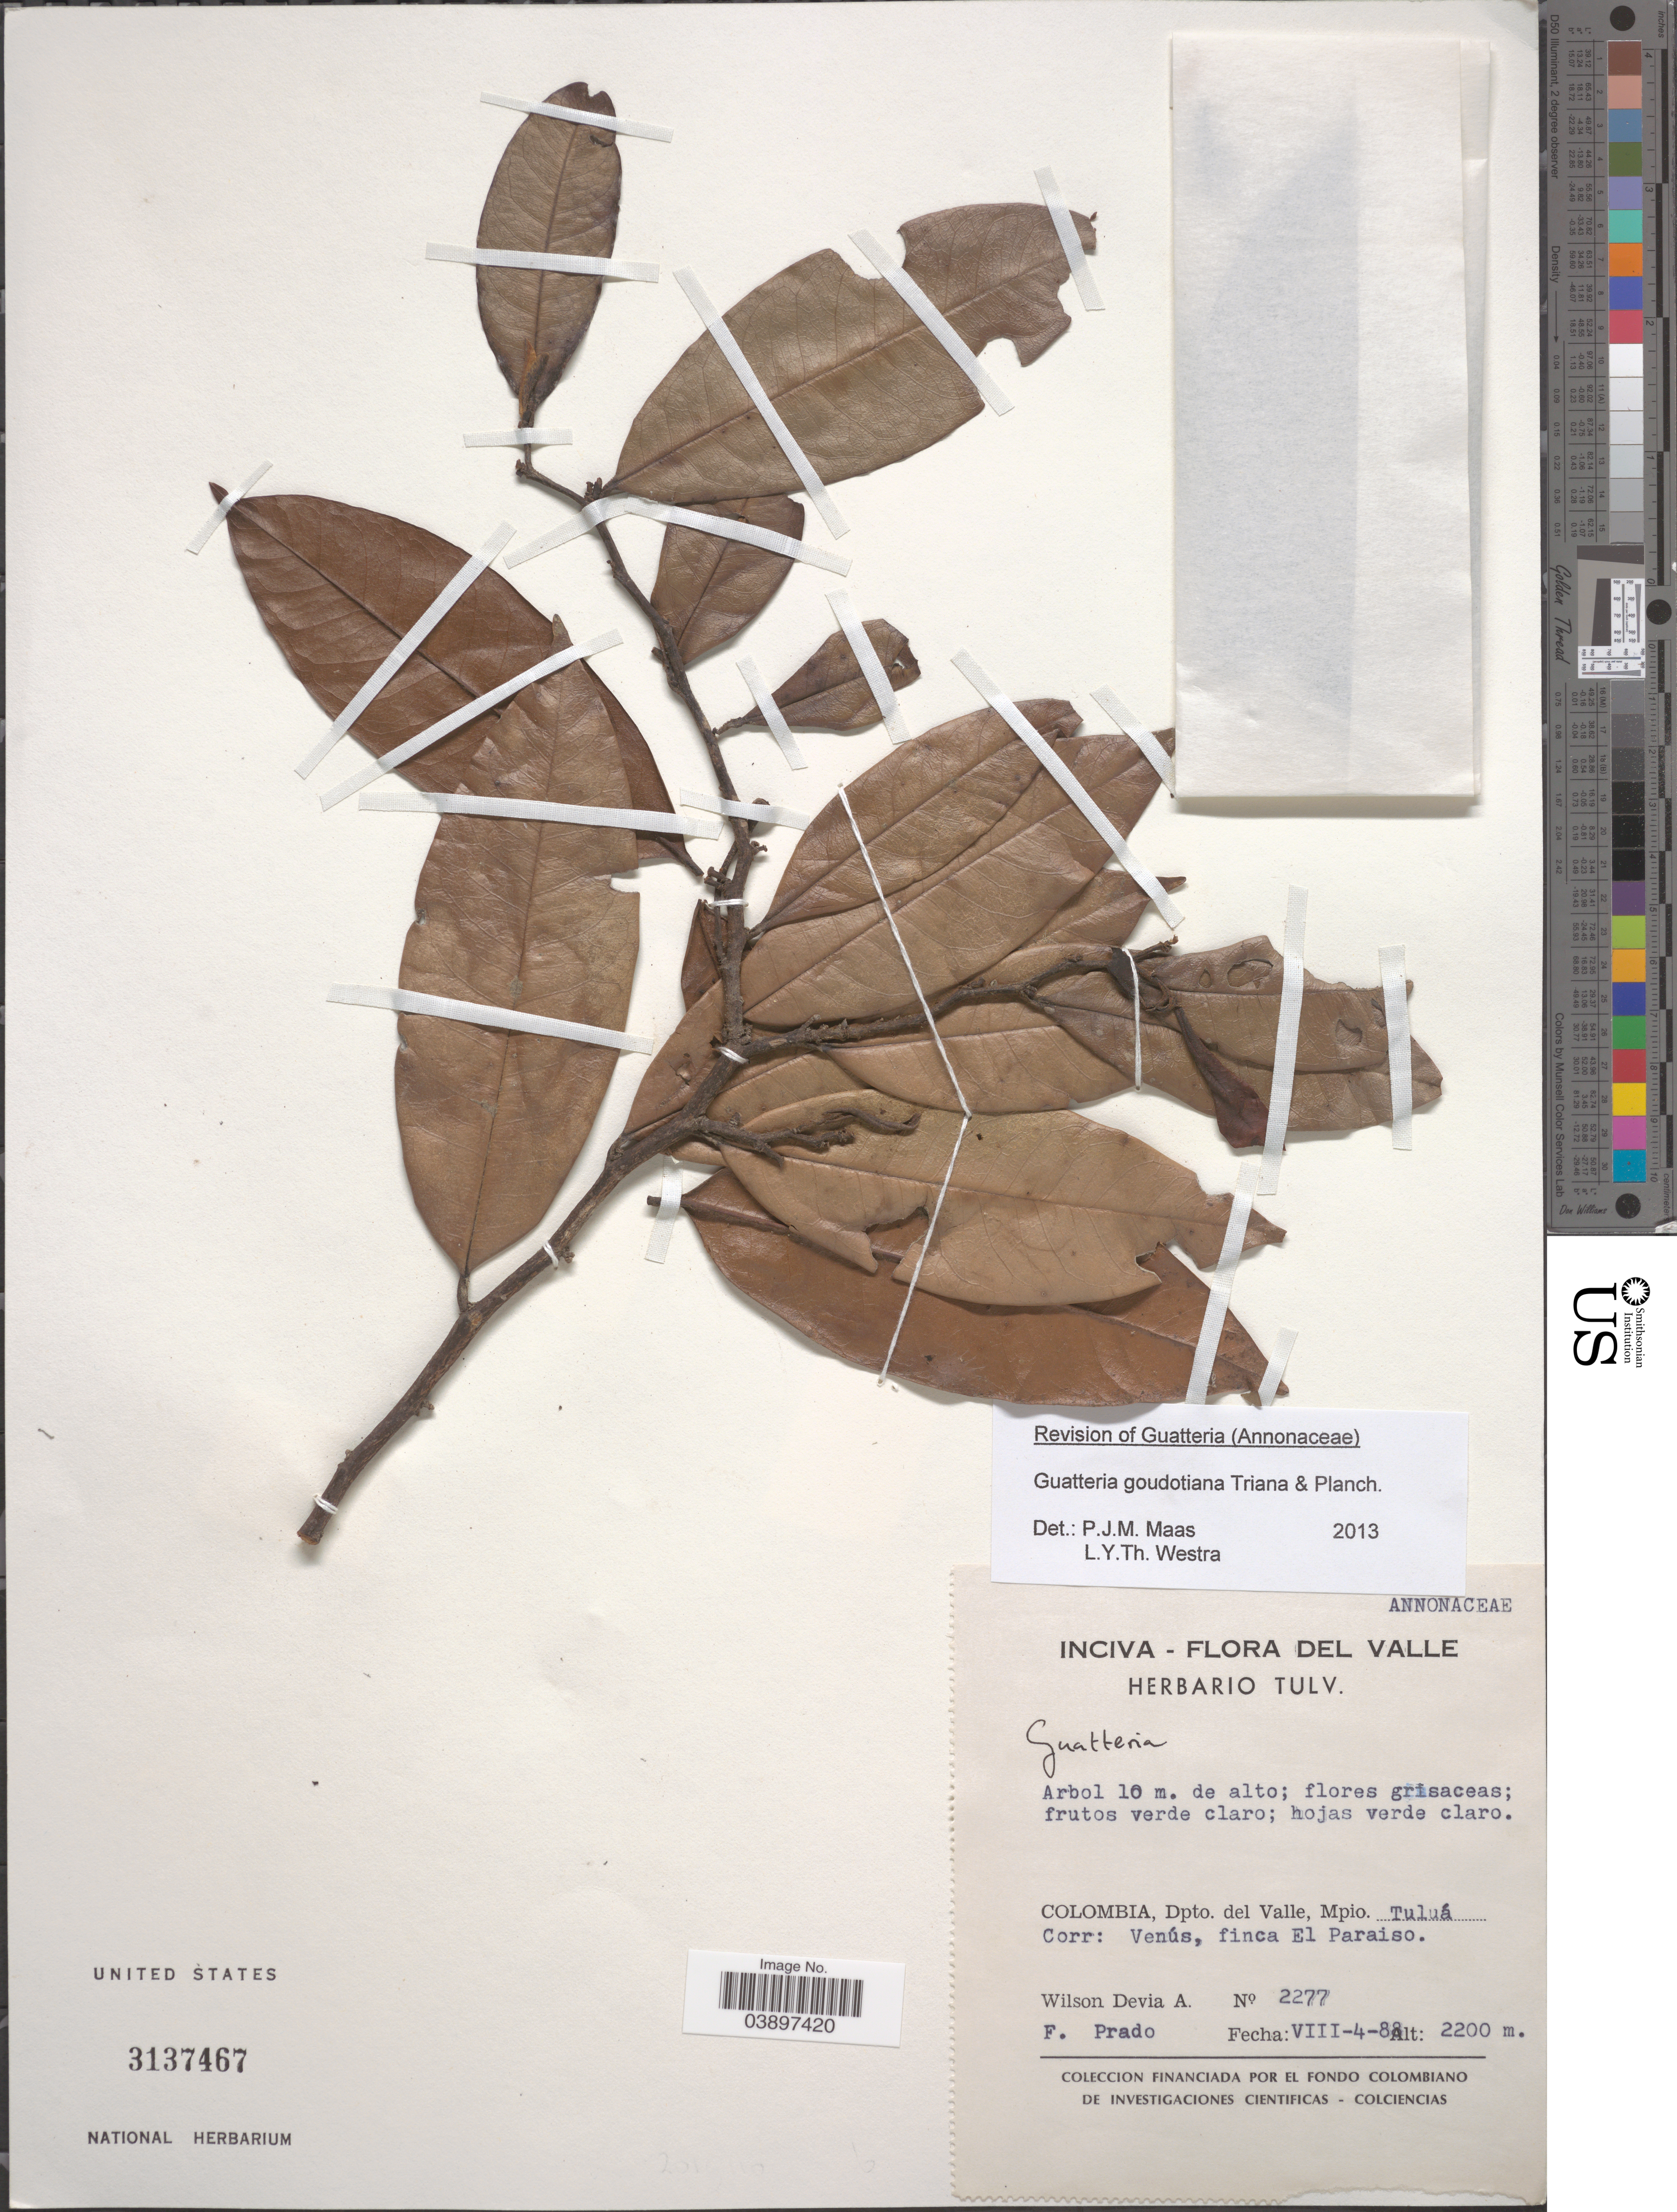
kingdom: Plantae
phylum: Tracheophyta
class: Magnoliopsida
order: Magnoliales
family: Annonaceae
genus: Guatteria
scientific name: Guatteria goudotiana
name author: Triana & Planch.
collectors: W. Devia A. & F. Prado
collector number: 2277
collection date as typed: Transcribed d/m/y: 4/8/88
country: Colombia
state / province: Valle del Cauca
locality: Dpto. del Valle, Mpio. Tuluá Corr: Venús, finca El Paraiso.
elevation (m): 2200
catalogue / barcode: US 3137467